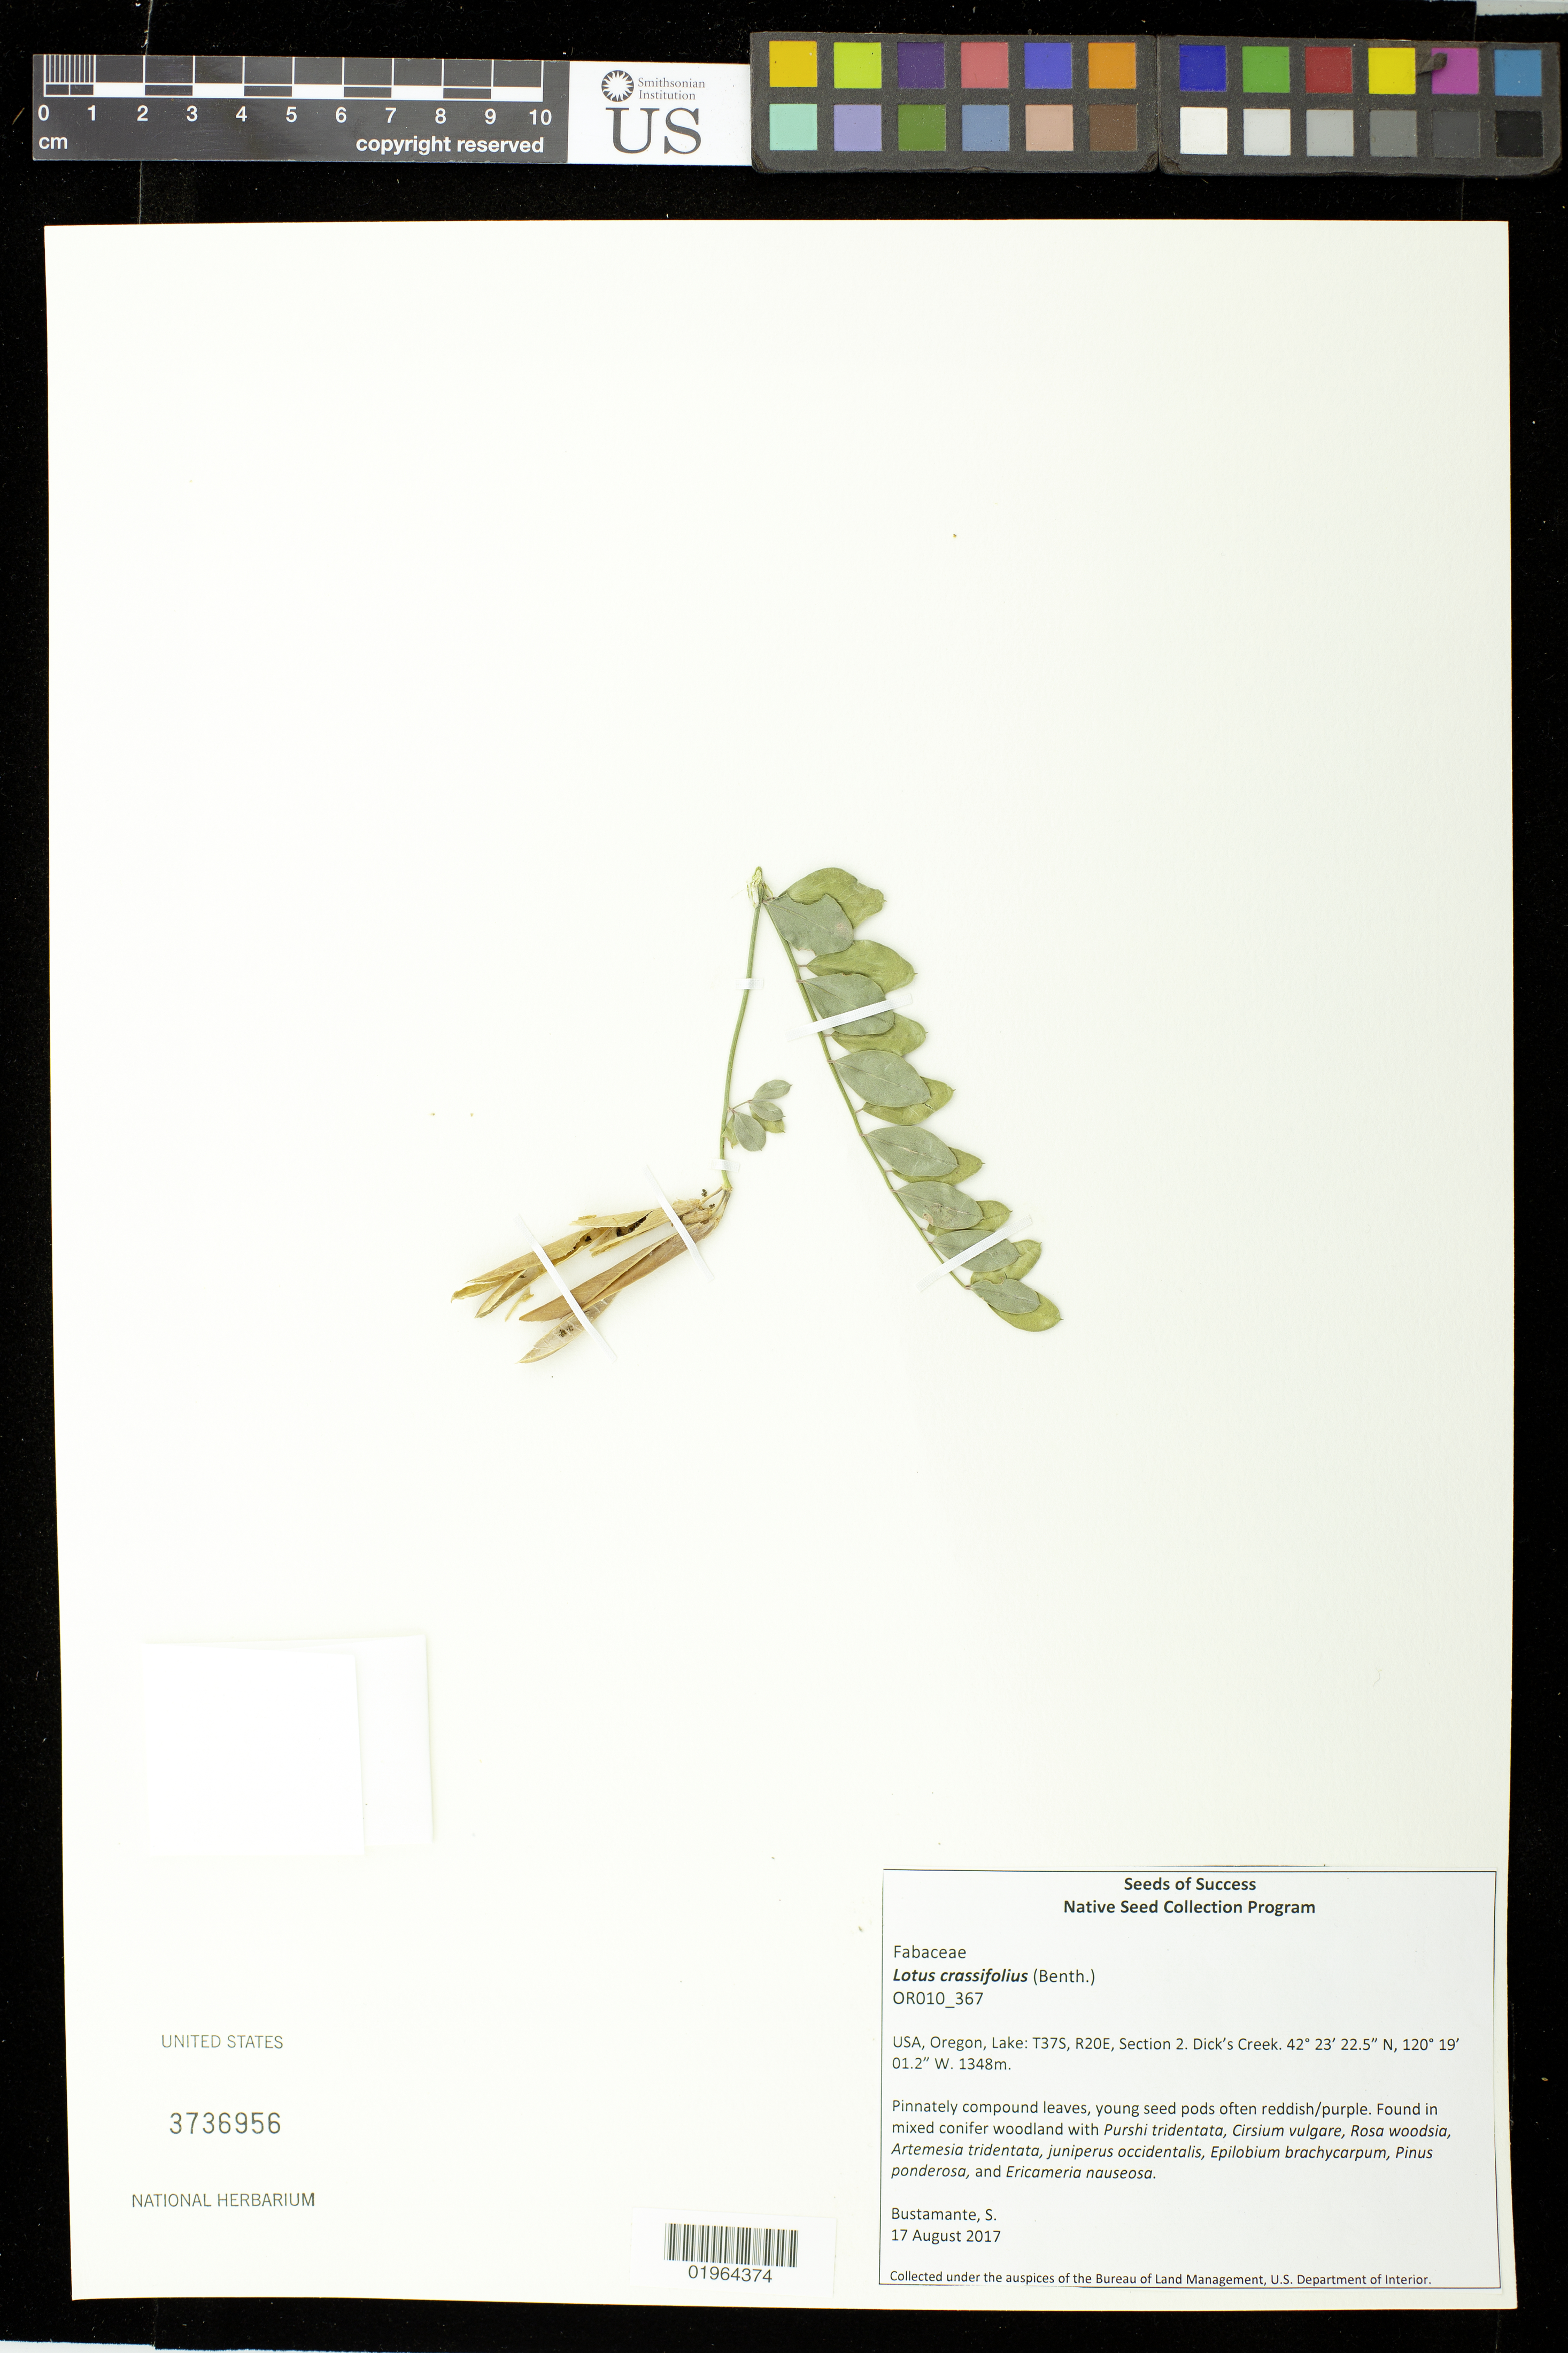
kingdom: Plantae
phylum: Tracheophyta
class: Magnoliopsida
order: Fabales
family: Fabaceae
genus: Lotus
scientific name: Lotus crassifolius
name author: (Benth.) Greene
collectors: S. Bustamante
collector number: OR010_367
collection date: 2017-08-17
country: United States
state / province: Oregon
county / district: Lake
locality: Dick's lake, T37S, R20E, Section 2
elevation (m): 1348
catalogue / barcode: US 3736956